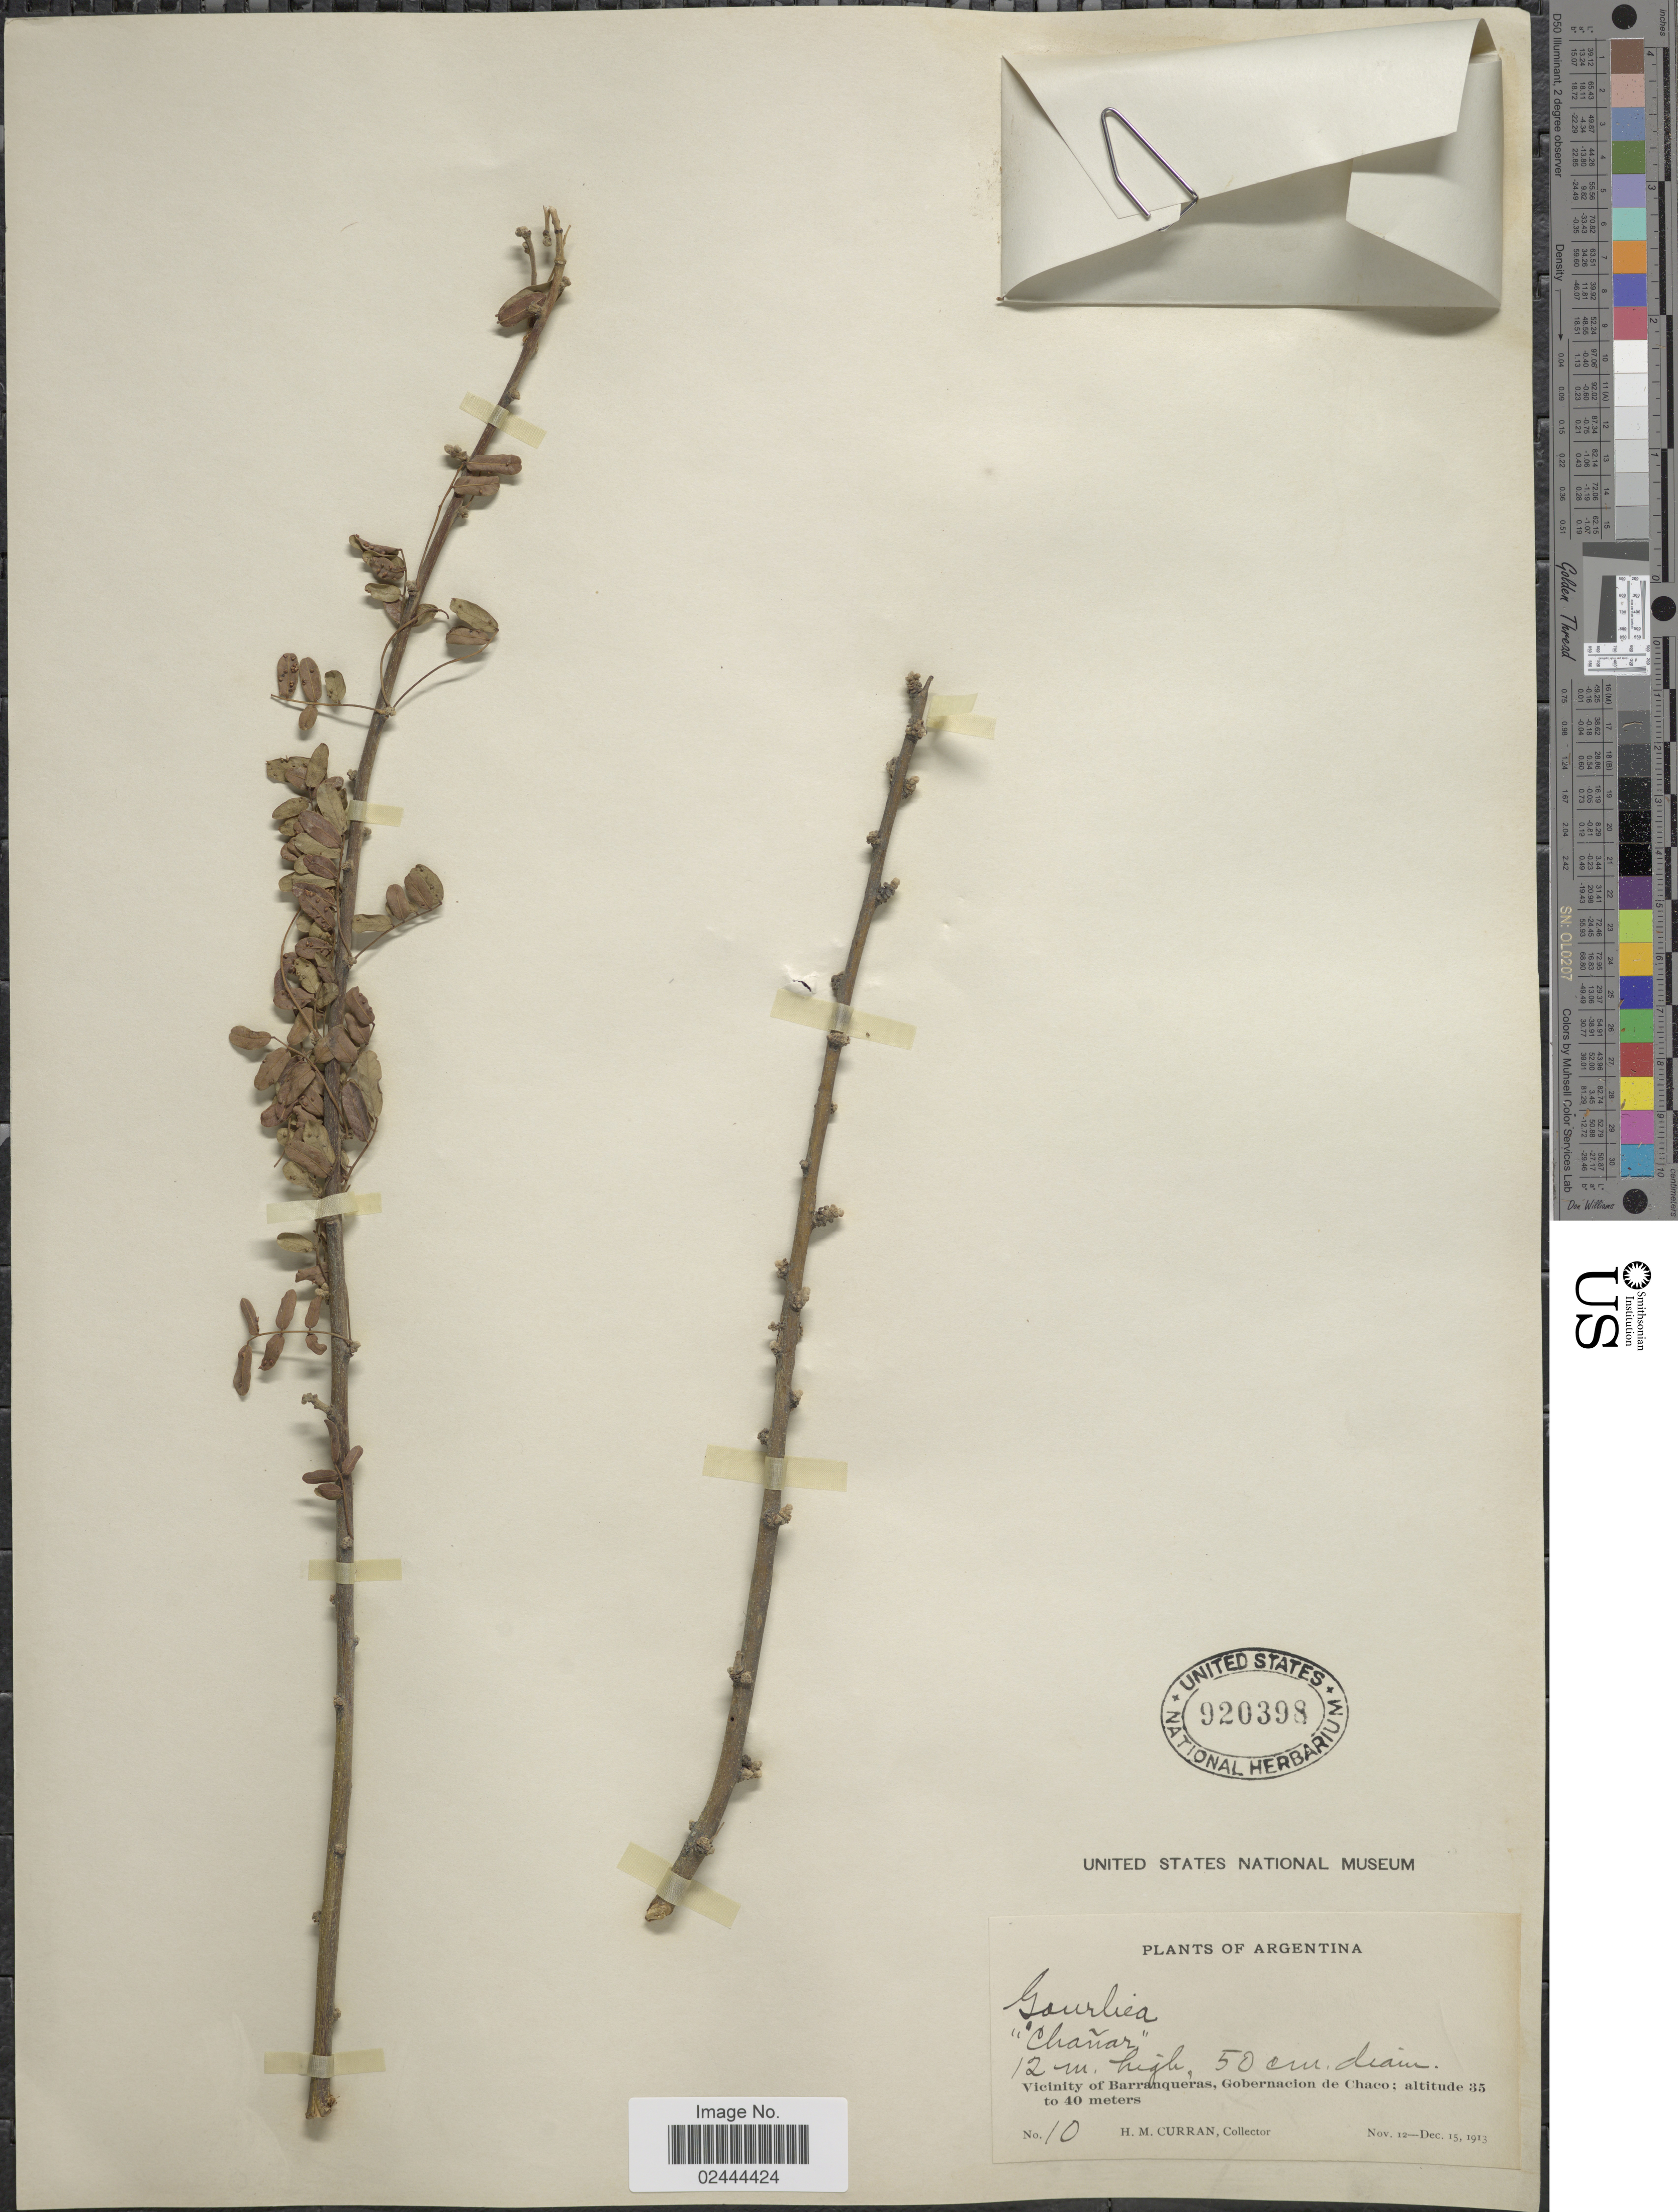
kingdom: Plantae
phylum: Tracheophyta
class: Magnoliopsida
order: Fabales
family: Fabaceae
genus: Geoffroea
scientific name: Geoffroea decorticans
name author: (Gillies ex Hook. & Arn.) Burkart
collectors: H. M. Curran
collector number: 10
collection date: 1913-11-12/1913-12-15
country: Argentina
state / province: Chaco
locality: Vicinity of Barranqueras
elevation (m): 35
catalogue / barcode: US 920398